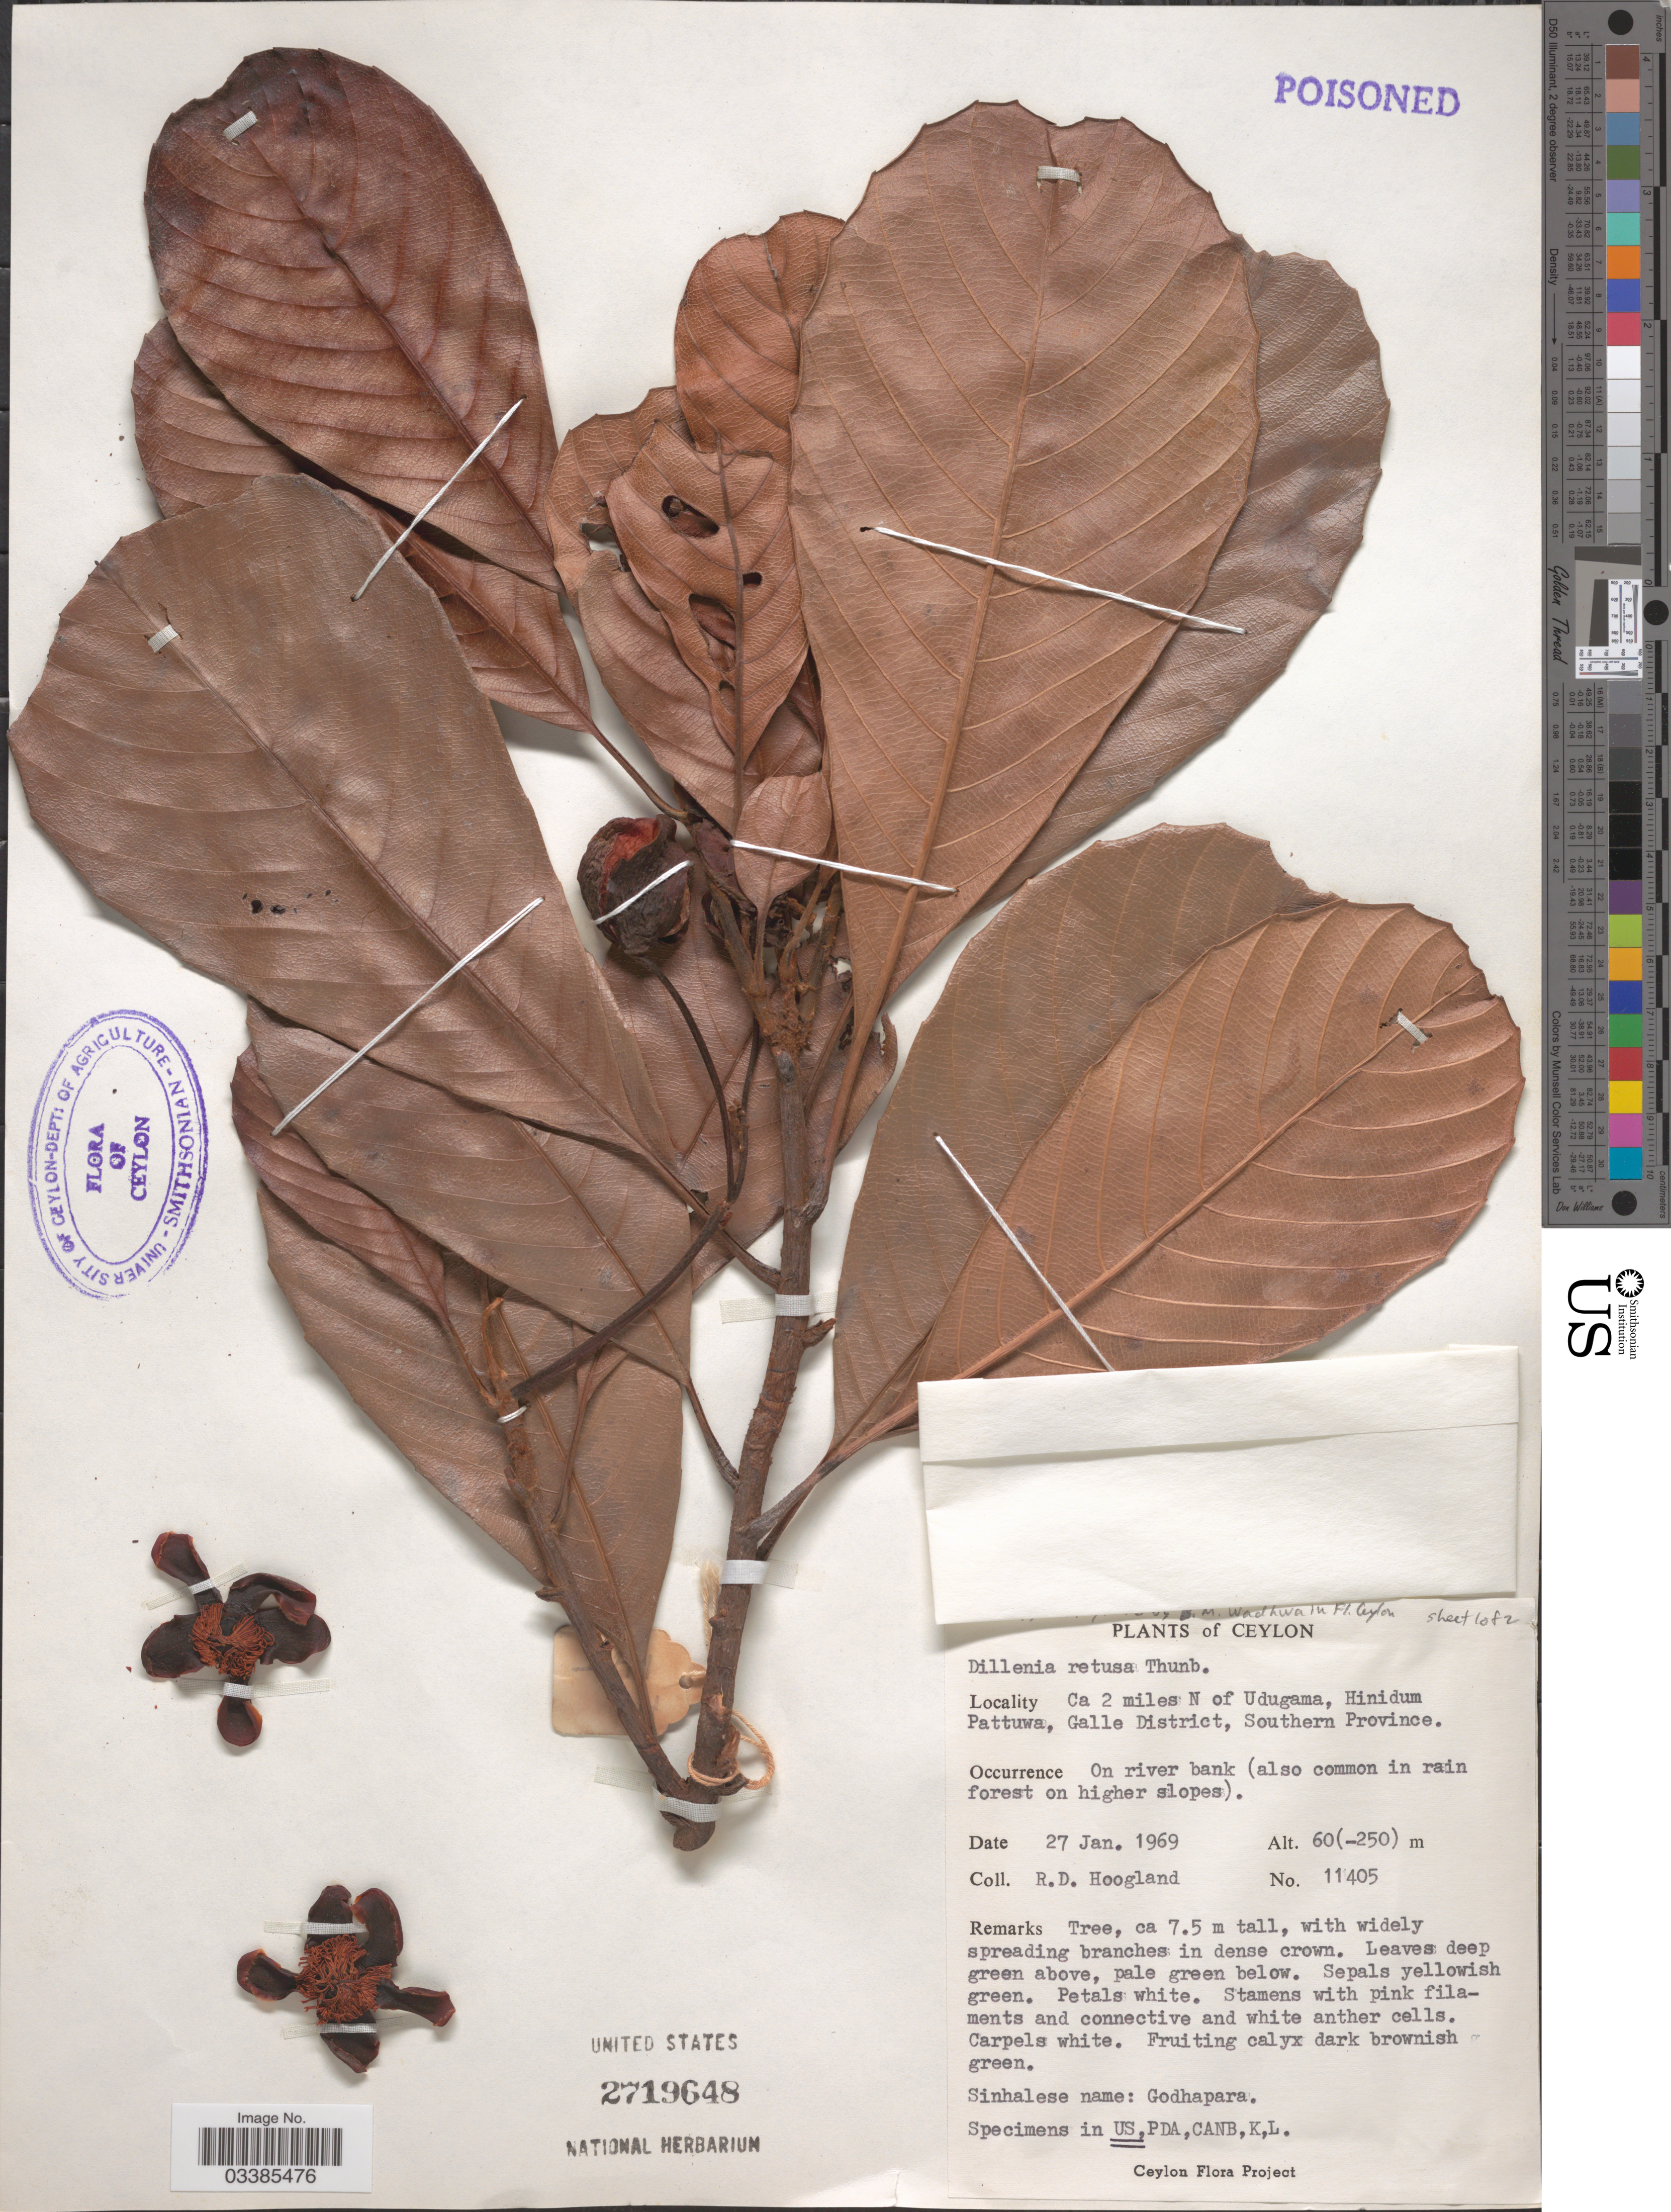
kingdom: Plantae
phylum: Tracheophyta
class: Magnoliopsida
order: Dilleniales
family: Dilleniaceae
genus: Dillenia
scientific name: Dillenia retusa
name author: Thunb.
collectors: R. D. Hoogland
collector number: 11405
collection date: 1969-01-27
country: Sri Lanka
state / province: Southern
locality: Ceylon. Ca 2 miles N of Udugama, Hinidum Pattuwa, Galle District.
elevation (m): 60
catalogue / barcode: US 2719648